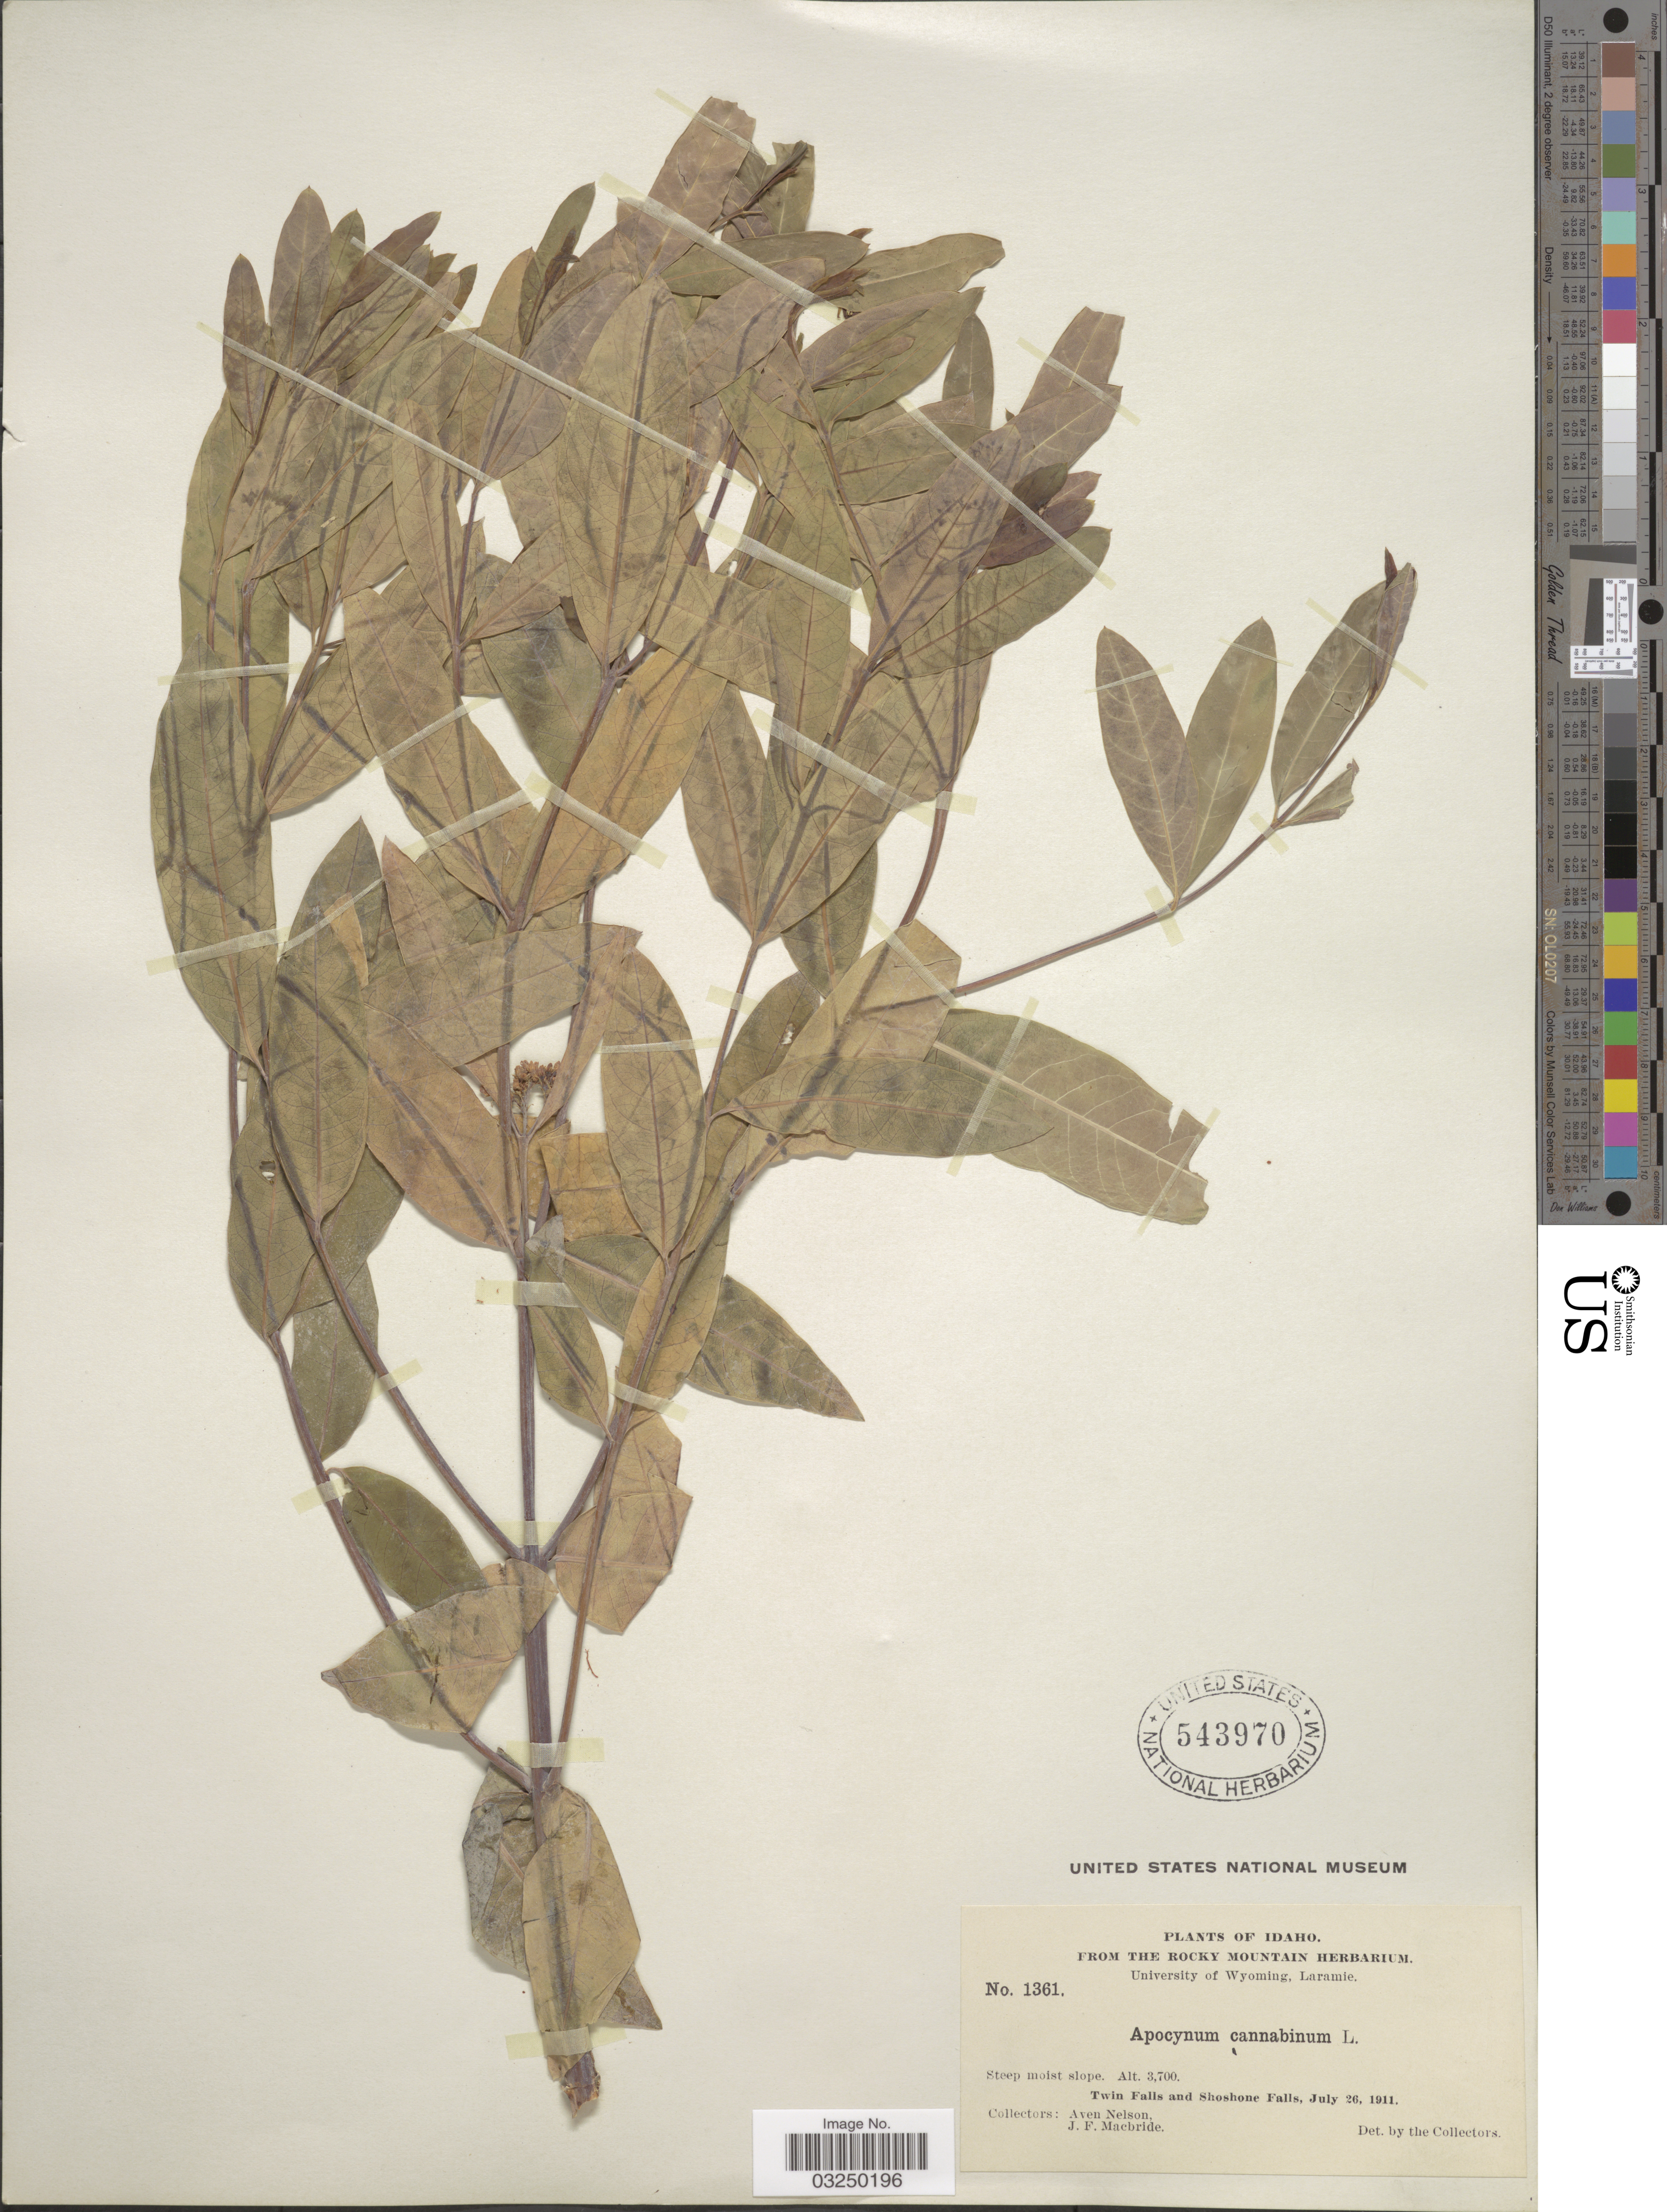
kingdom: Plantae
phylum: Tracheophyta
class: Magnoliopsida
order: Gentianales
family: Apocynaceae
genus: Apocynum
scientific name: Apocynum vacillans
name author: Greene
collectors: A. Nelson & J. F. Macbride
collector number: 1361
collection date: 1911-07-26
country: United States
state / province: Idaho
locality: Twin Falls and Shoshone Falls.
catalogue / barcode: US 543970